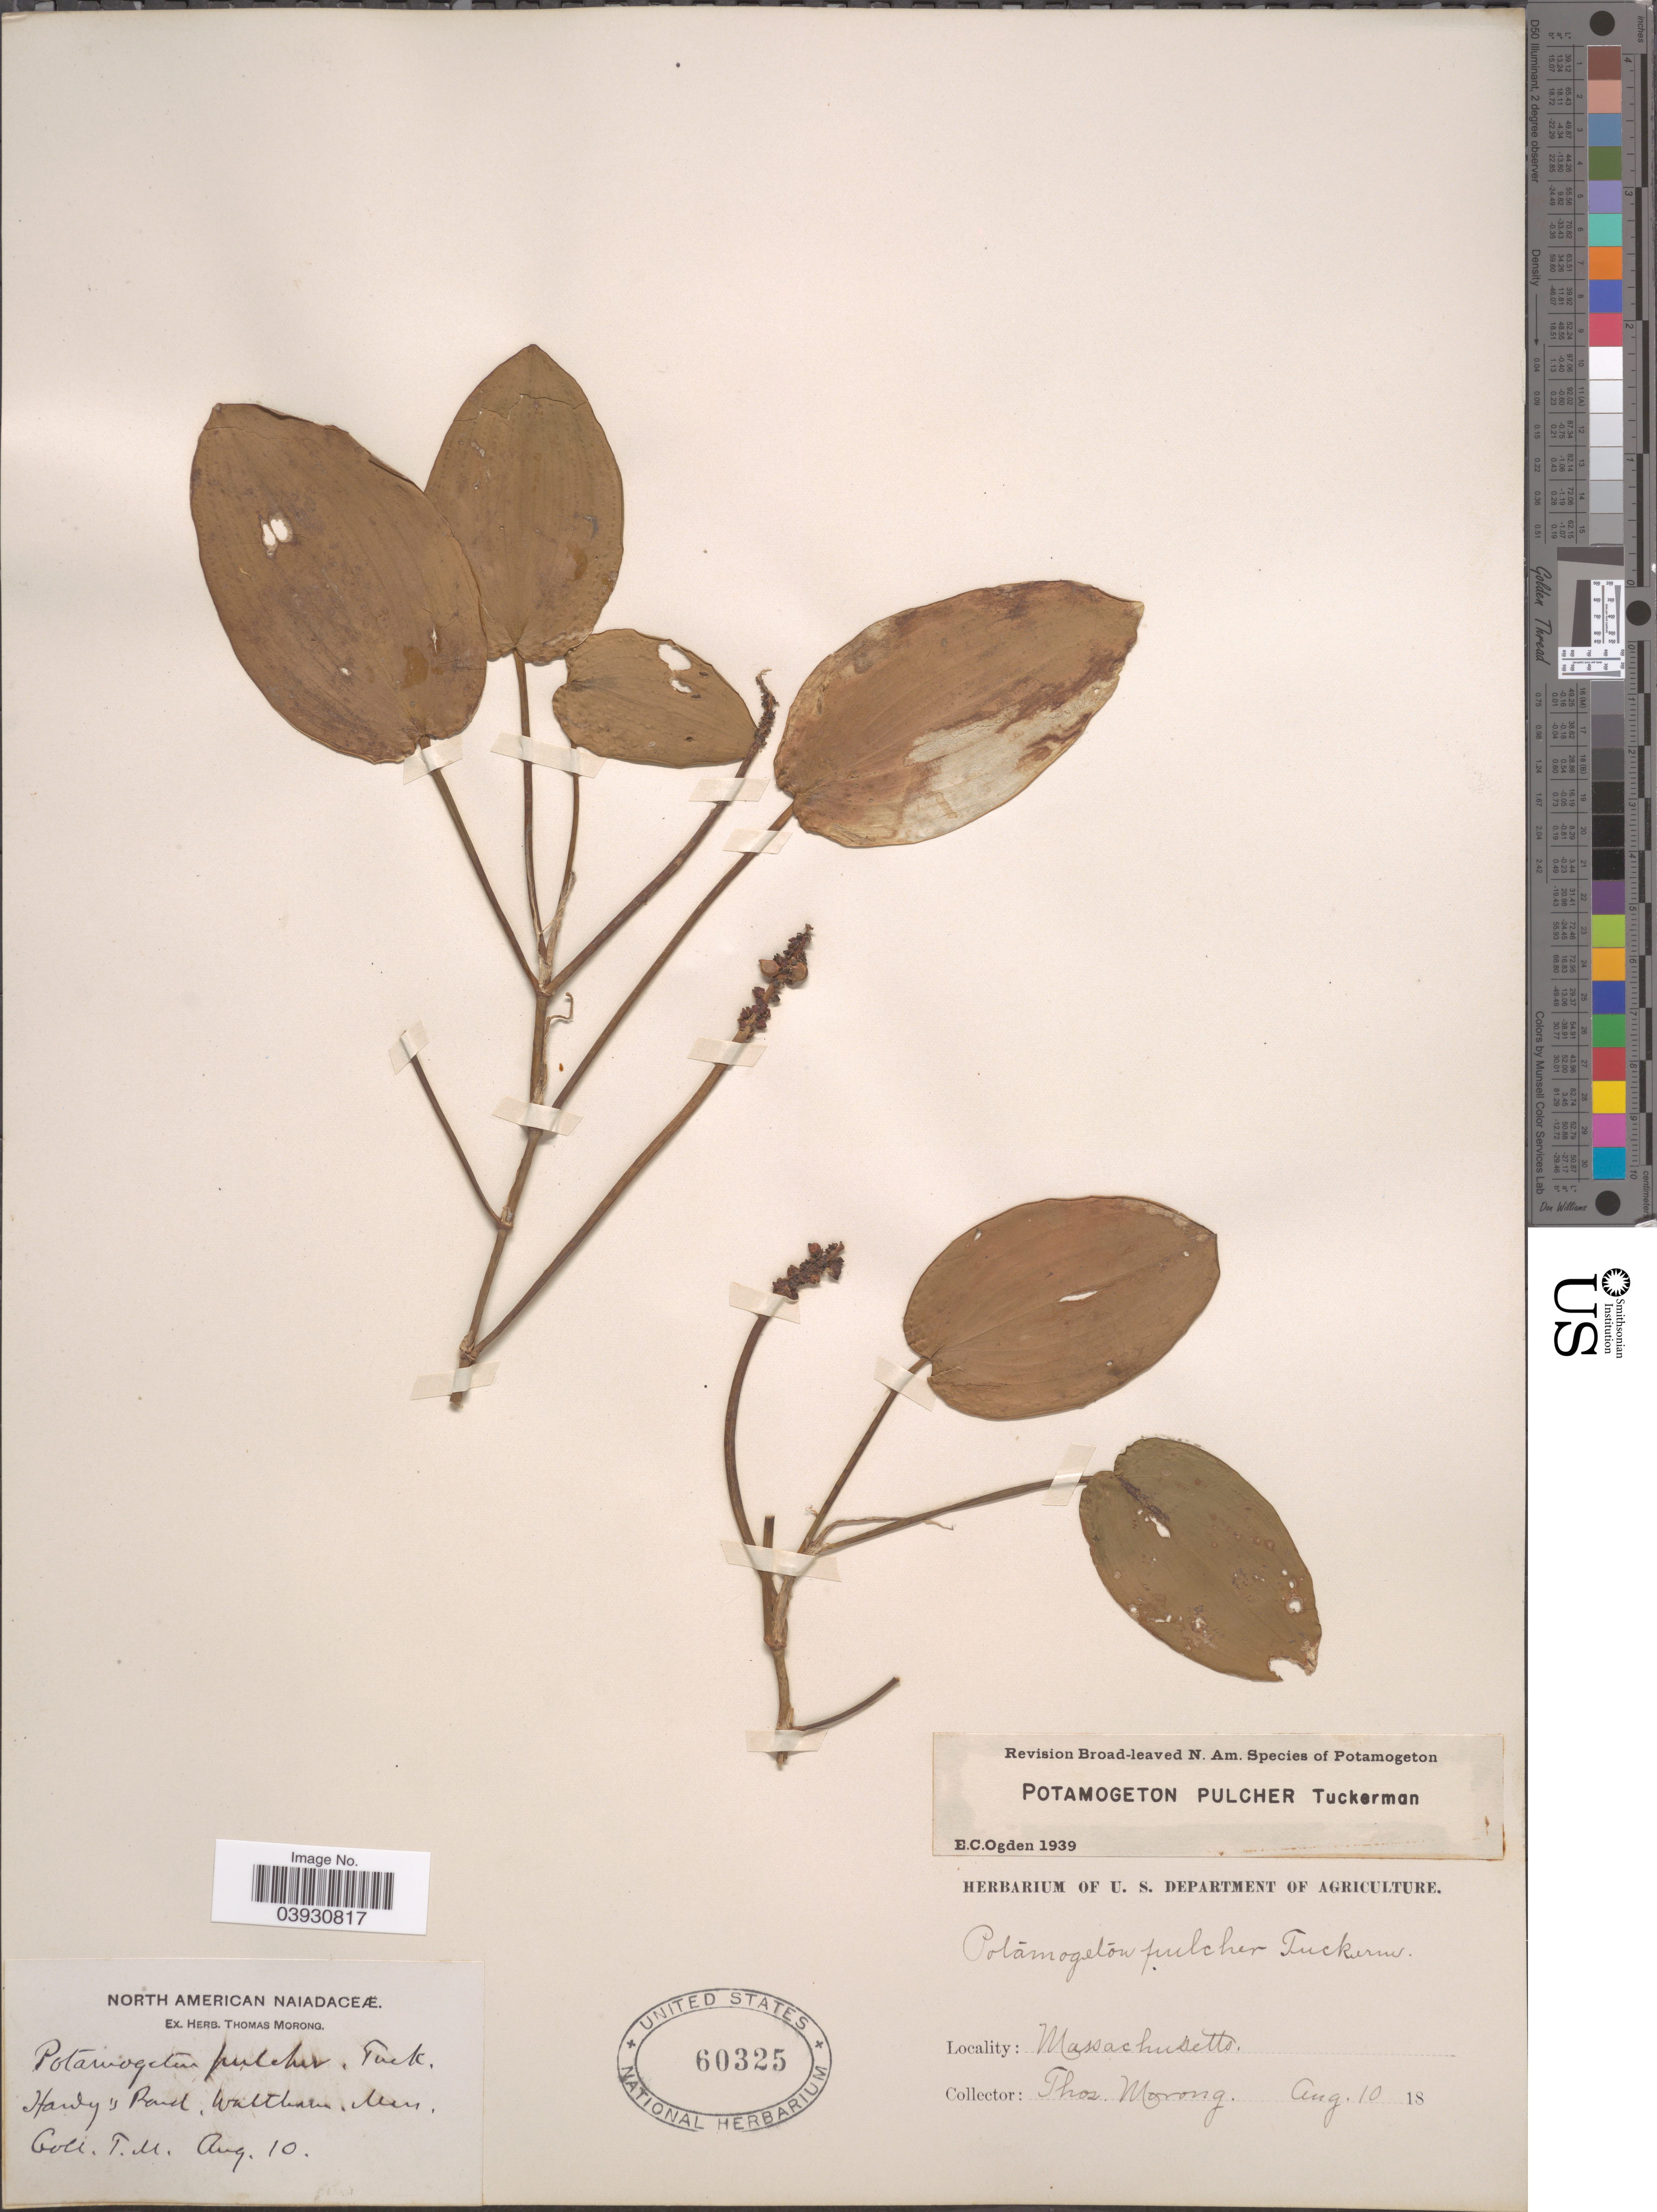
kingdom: Plantae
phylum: Tracheophyta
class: Liliopsida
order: Alismatales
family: Potamogetonaceae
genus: Potamogeton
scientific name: Potamogeton pulcher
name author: Tuck.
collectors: ex herb. T. Morong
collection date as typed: Transcribed d/m/y: 10/8/18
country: United States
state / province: Massachusetts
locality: North American Naiadaceæ. Hardy's Pond, Waltham.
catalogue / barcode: US 60325